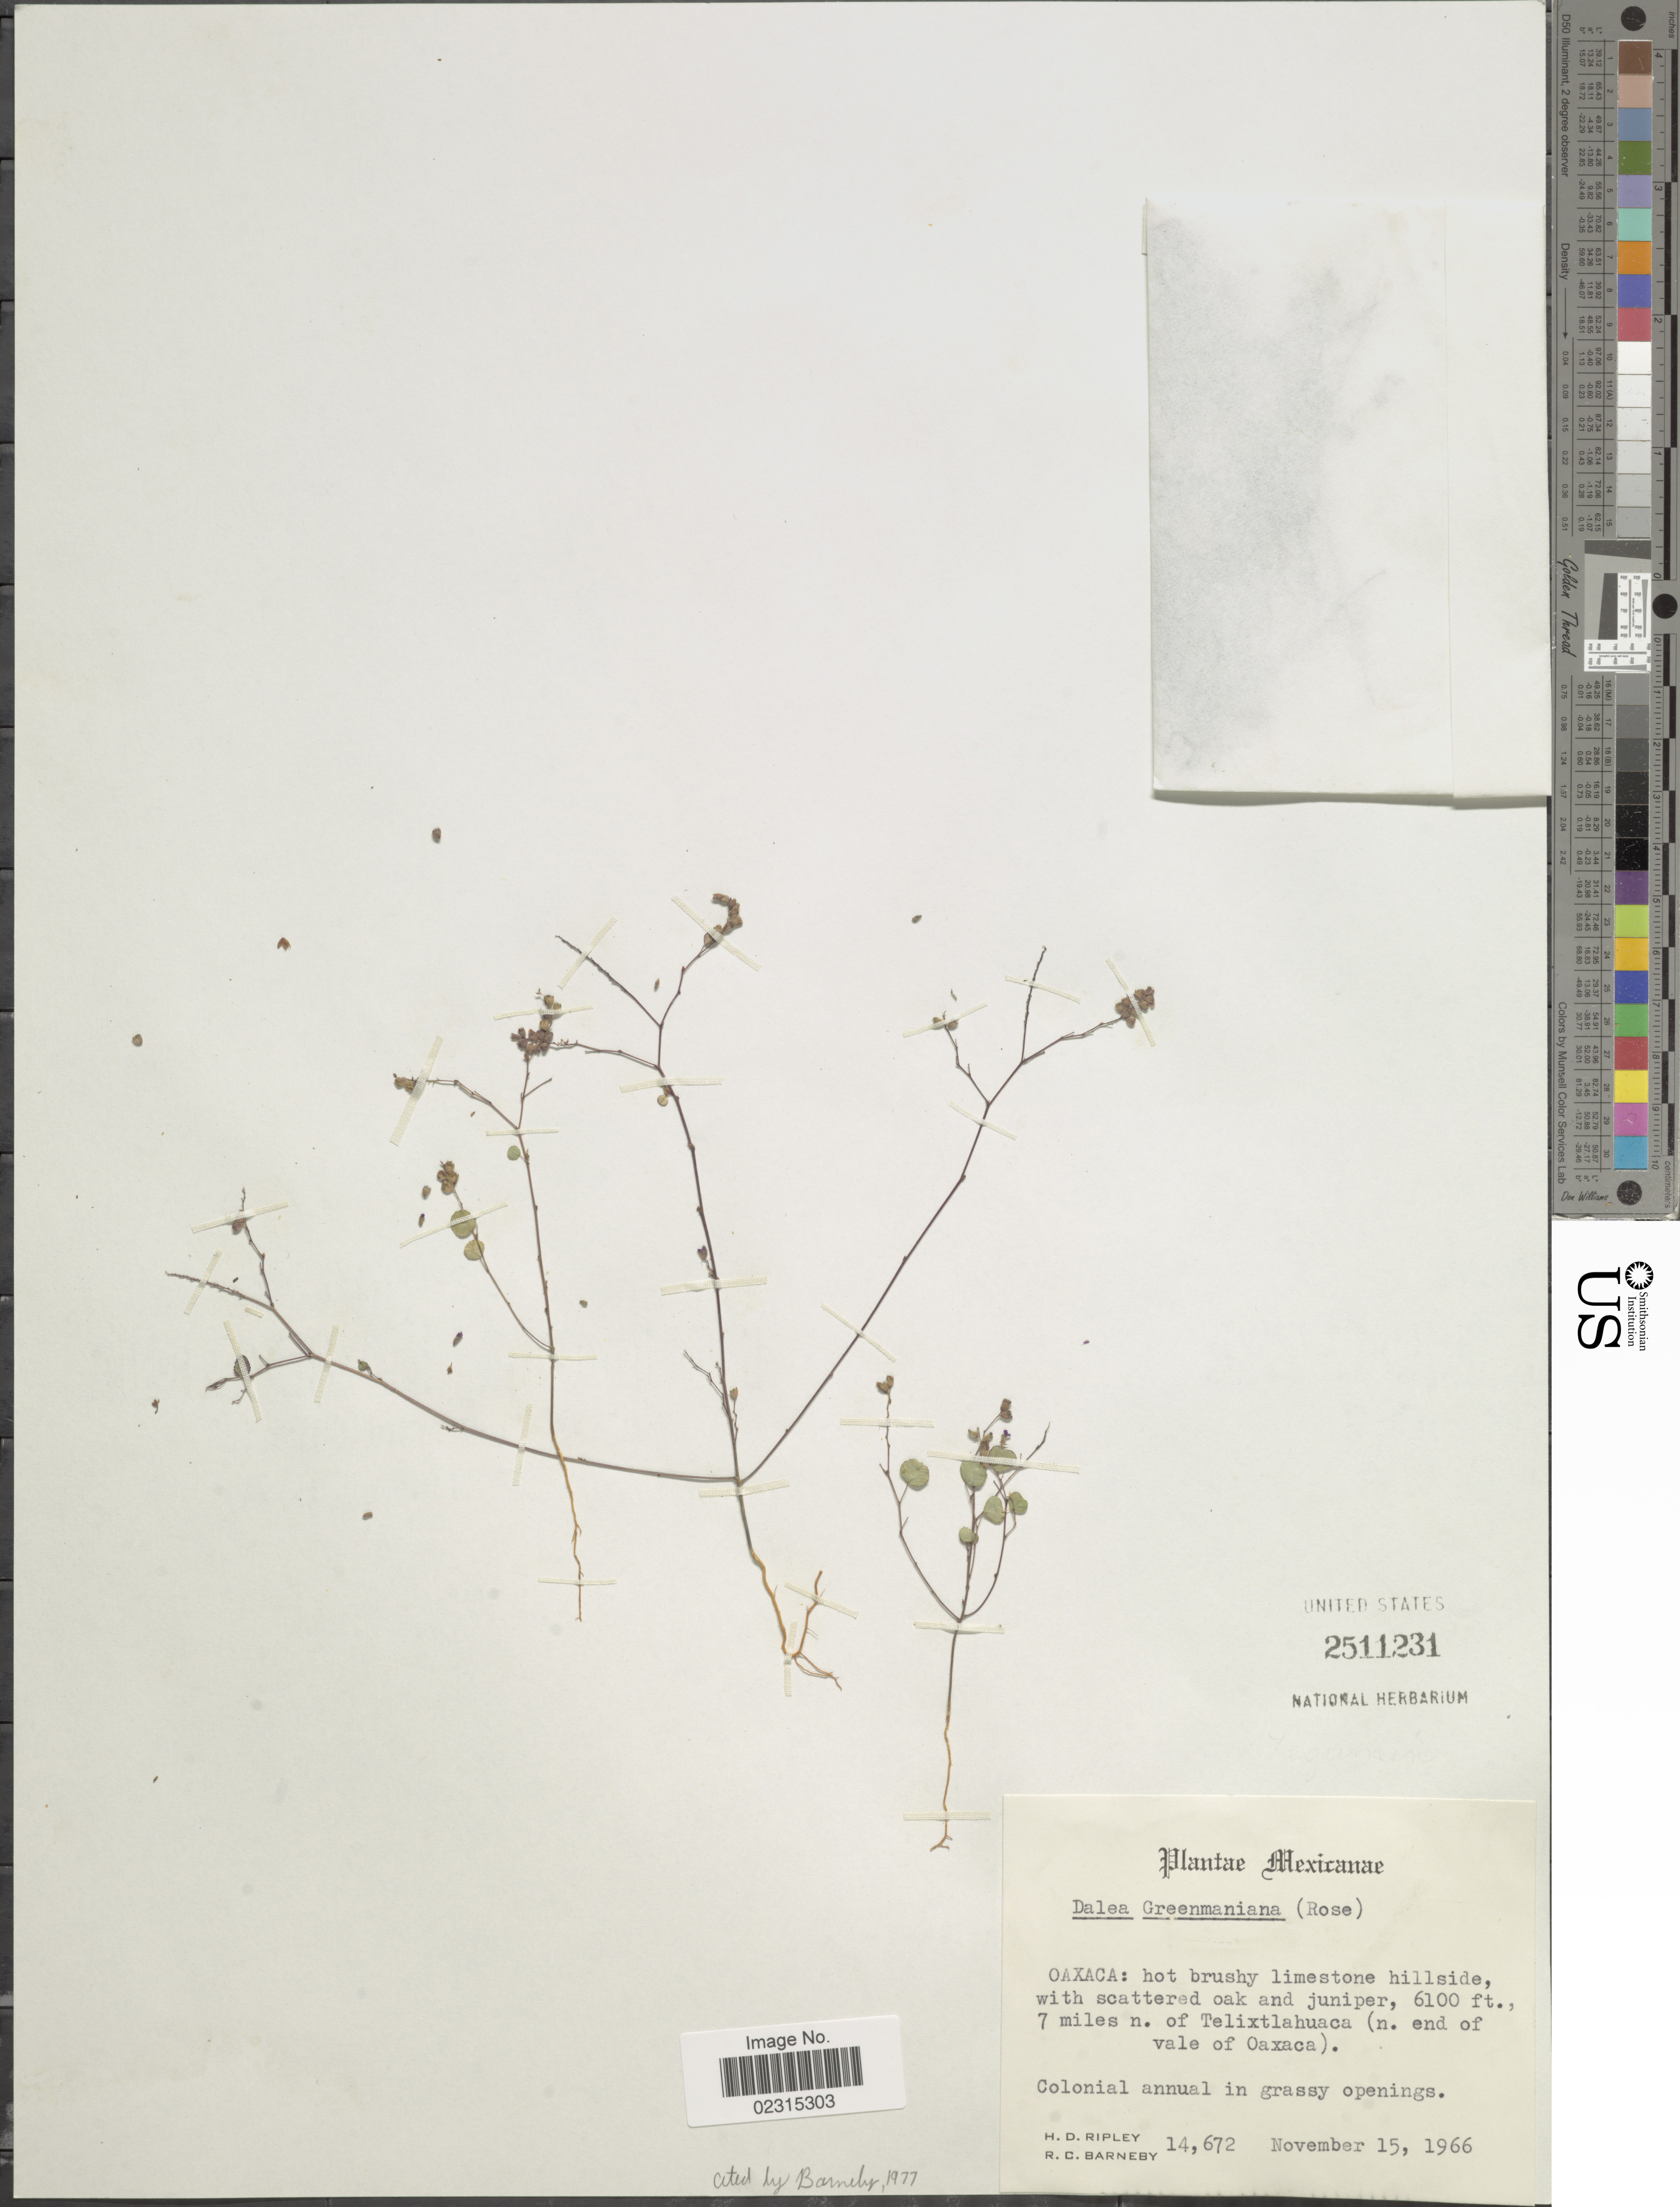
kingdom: Plantae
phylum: Tracheophyta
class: Magnoliopsida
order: Fabales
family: Fabaceae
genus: Marina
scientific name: Marina greenmaniana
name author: (Rose) Barneby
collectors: H. Ripley & R. C. Barneby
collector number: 14672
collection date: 1966-11-15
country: Mexico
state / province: Oaxaca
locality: with scattered oak and juniper, 7 miles n. of Telixtlahuaca (n. of end of vale of Oaxaca)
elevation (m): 1859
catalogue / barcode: US 2511231